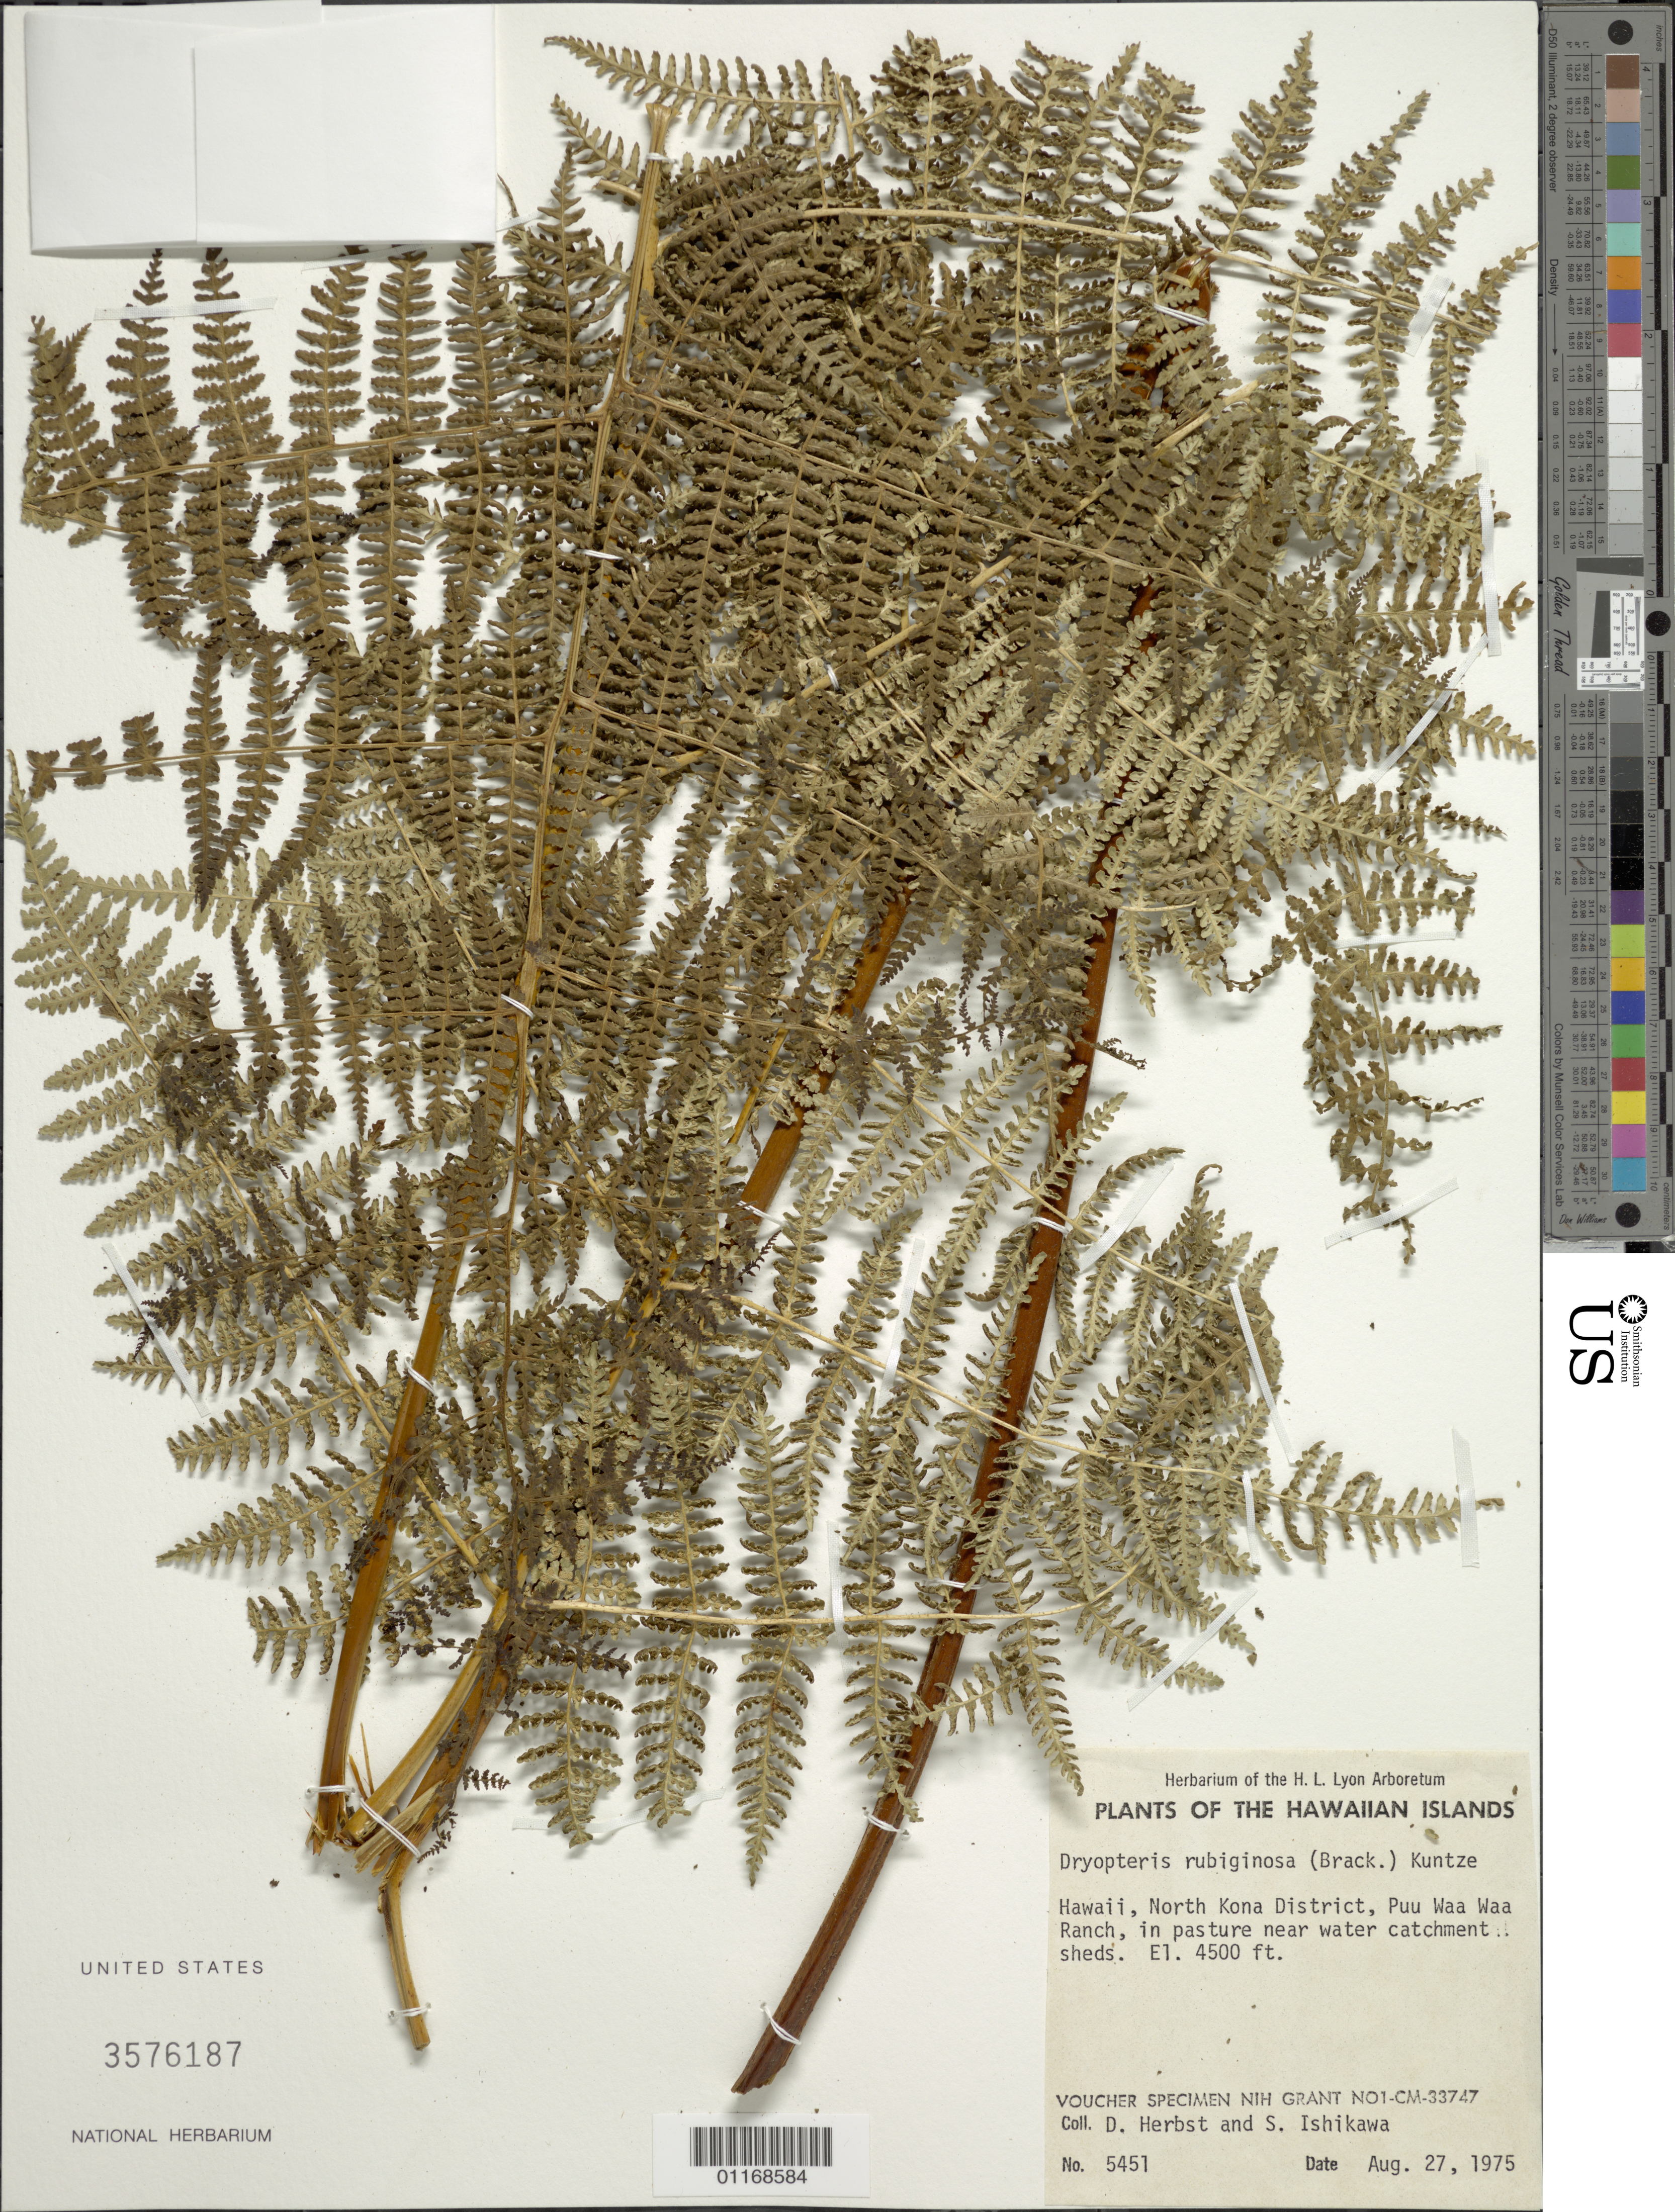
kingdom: Plantae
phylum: Tracheophyta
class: Polypodiopsida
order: Polypodiales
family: Dryopteridaceae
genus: Dryopteris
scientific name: Dryopteris rubiginosa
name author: (Brack.) Kuntze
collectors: D. R. Herbst & S. Ishikawa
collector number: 5451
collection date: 1975-08-27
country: United States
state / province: Hawaii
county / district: Hawaii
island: Hawaii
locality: North Kona District, Pu'u Waa Waa Ranch, in pasture near water catchment sheds.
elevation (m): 1372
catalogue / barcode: US 3576187